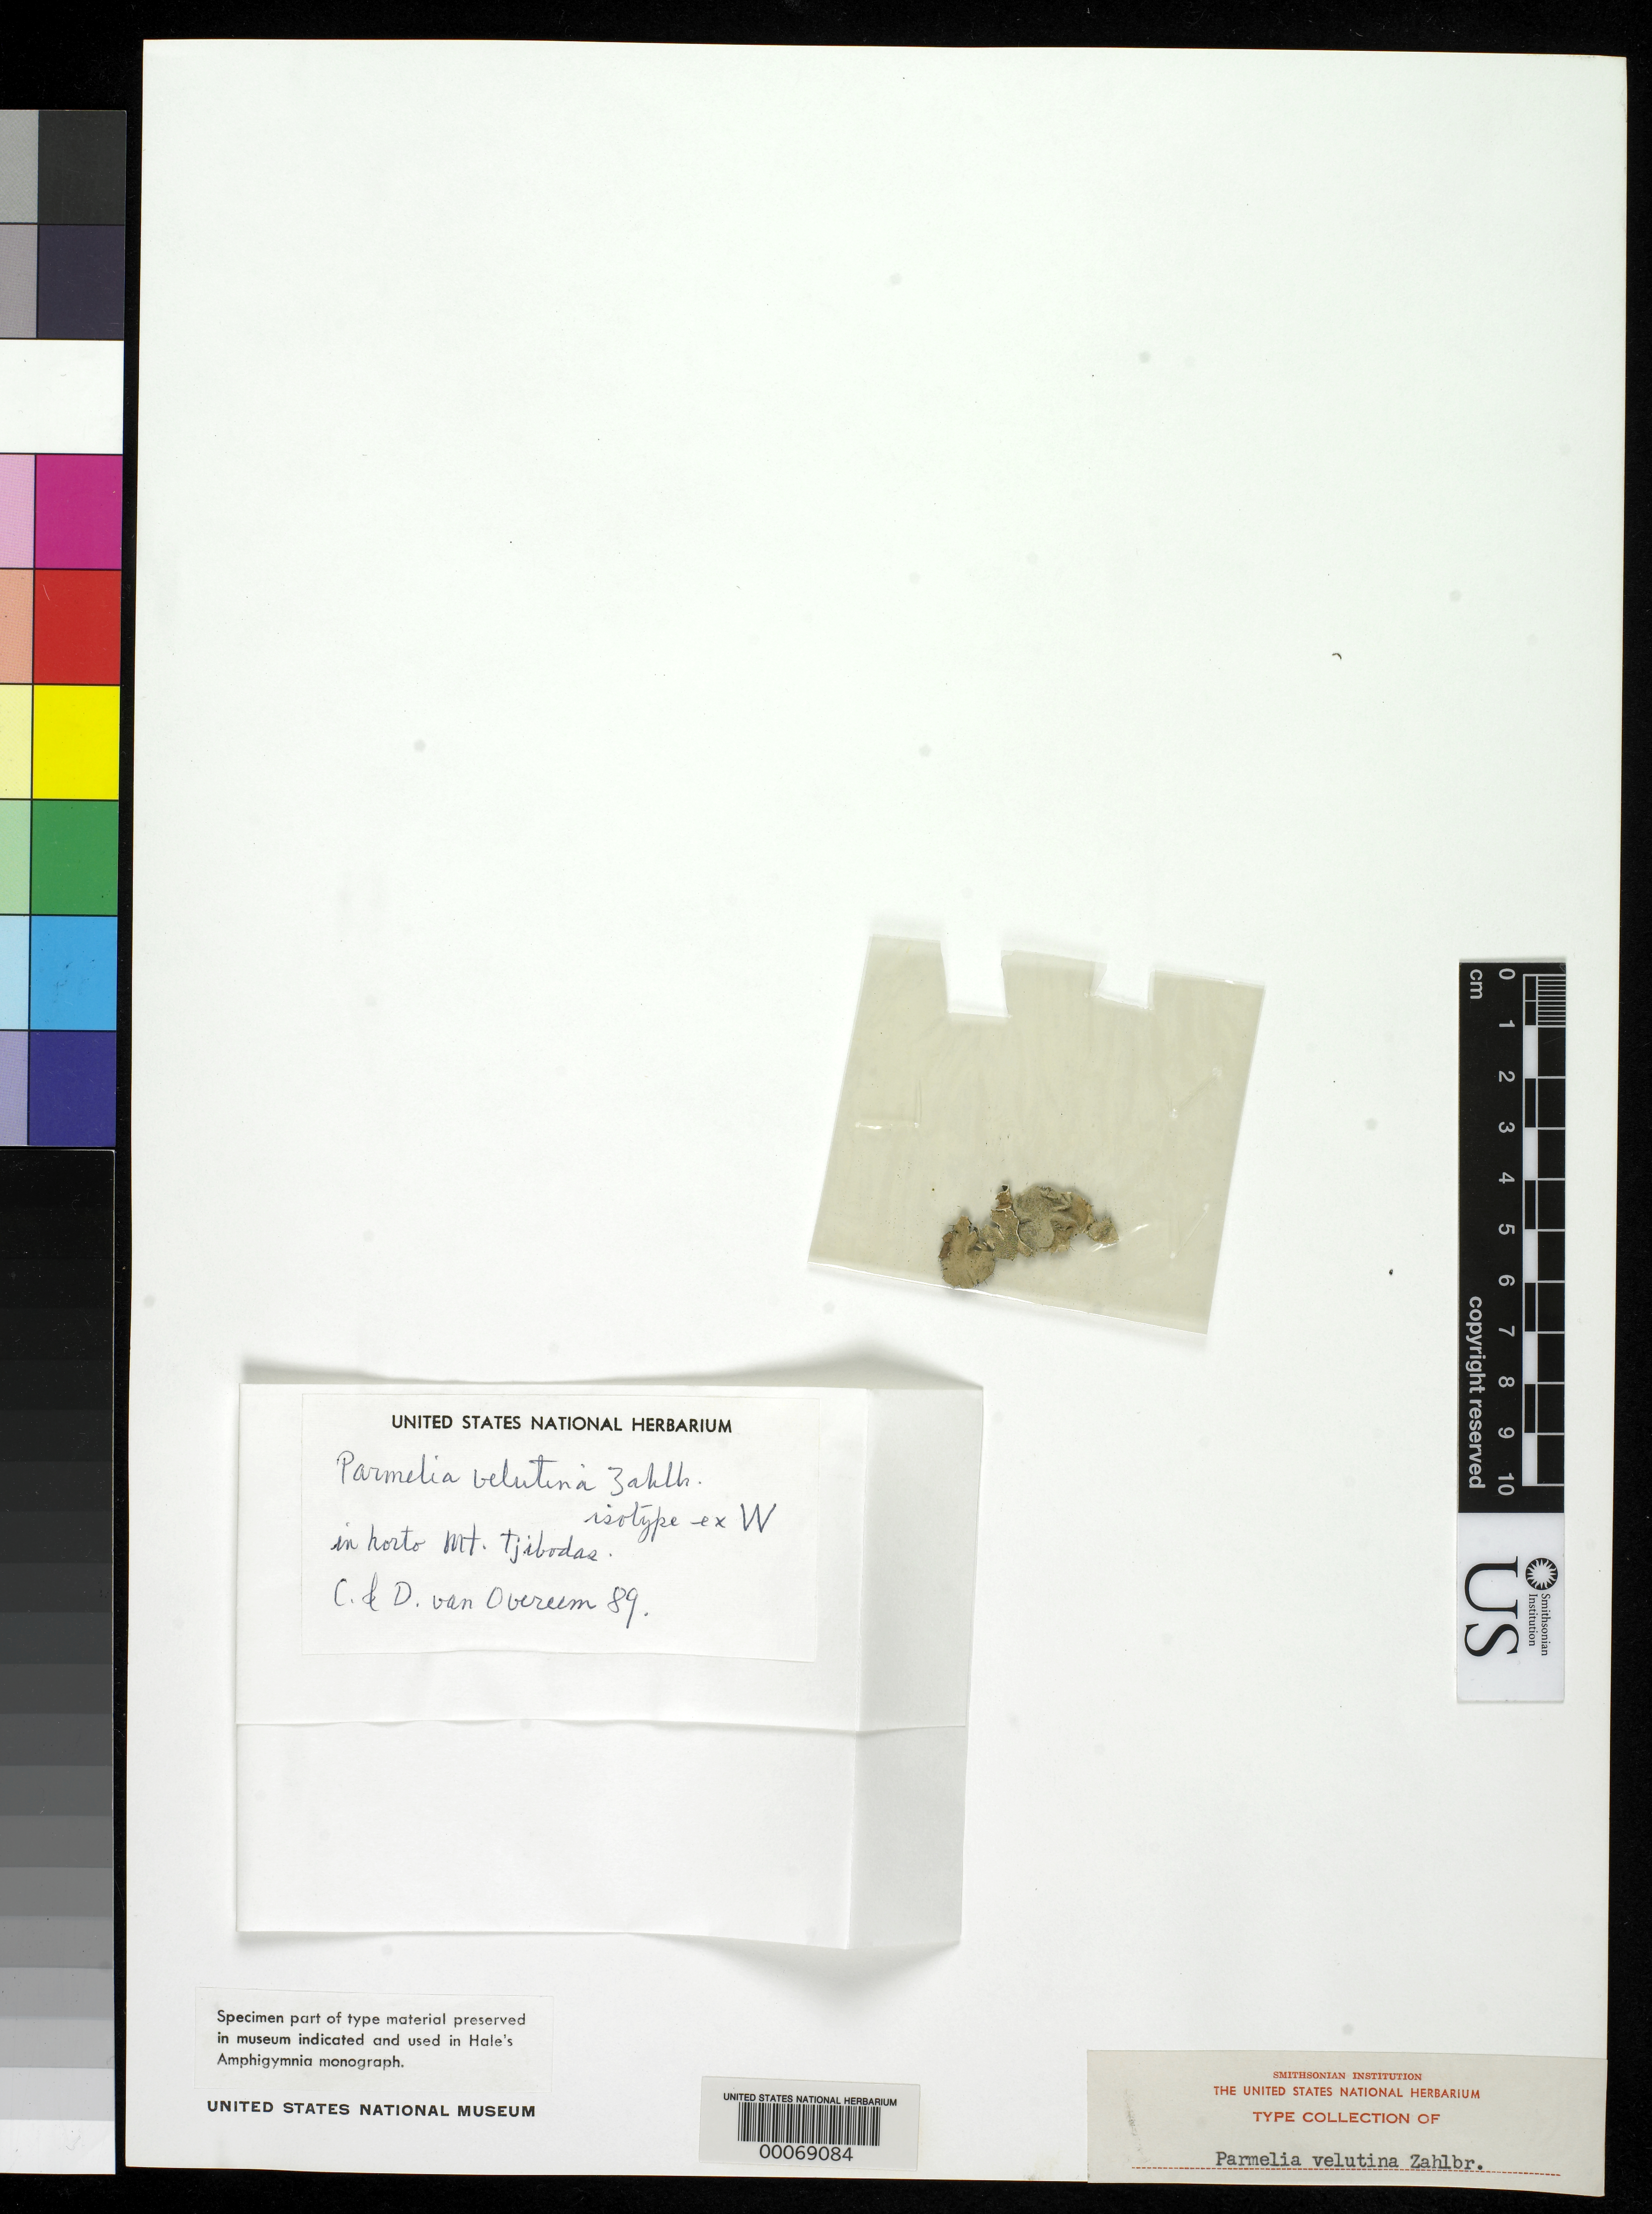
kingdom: Fungi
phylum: Ascomycota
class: Lecanoromycetes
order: Lecanorales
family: Parmeliaceae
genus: Parmelia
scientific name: Parmelia velutina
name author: Zahlbr.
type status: Isotype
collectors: C. v. Overeem & B. van Overeem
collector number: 89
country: Indonesia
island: Java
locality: Mt. Tjibodas.